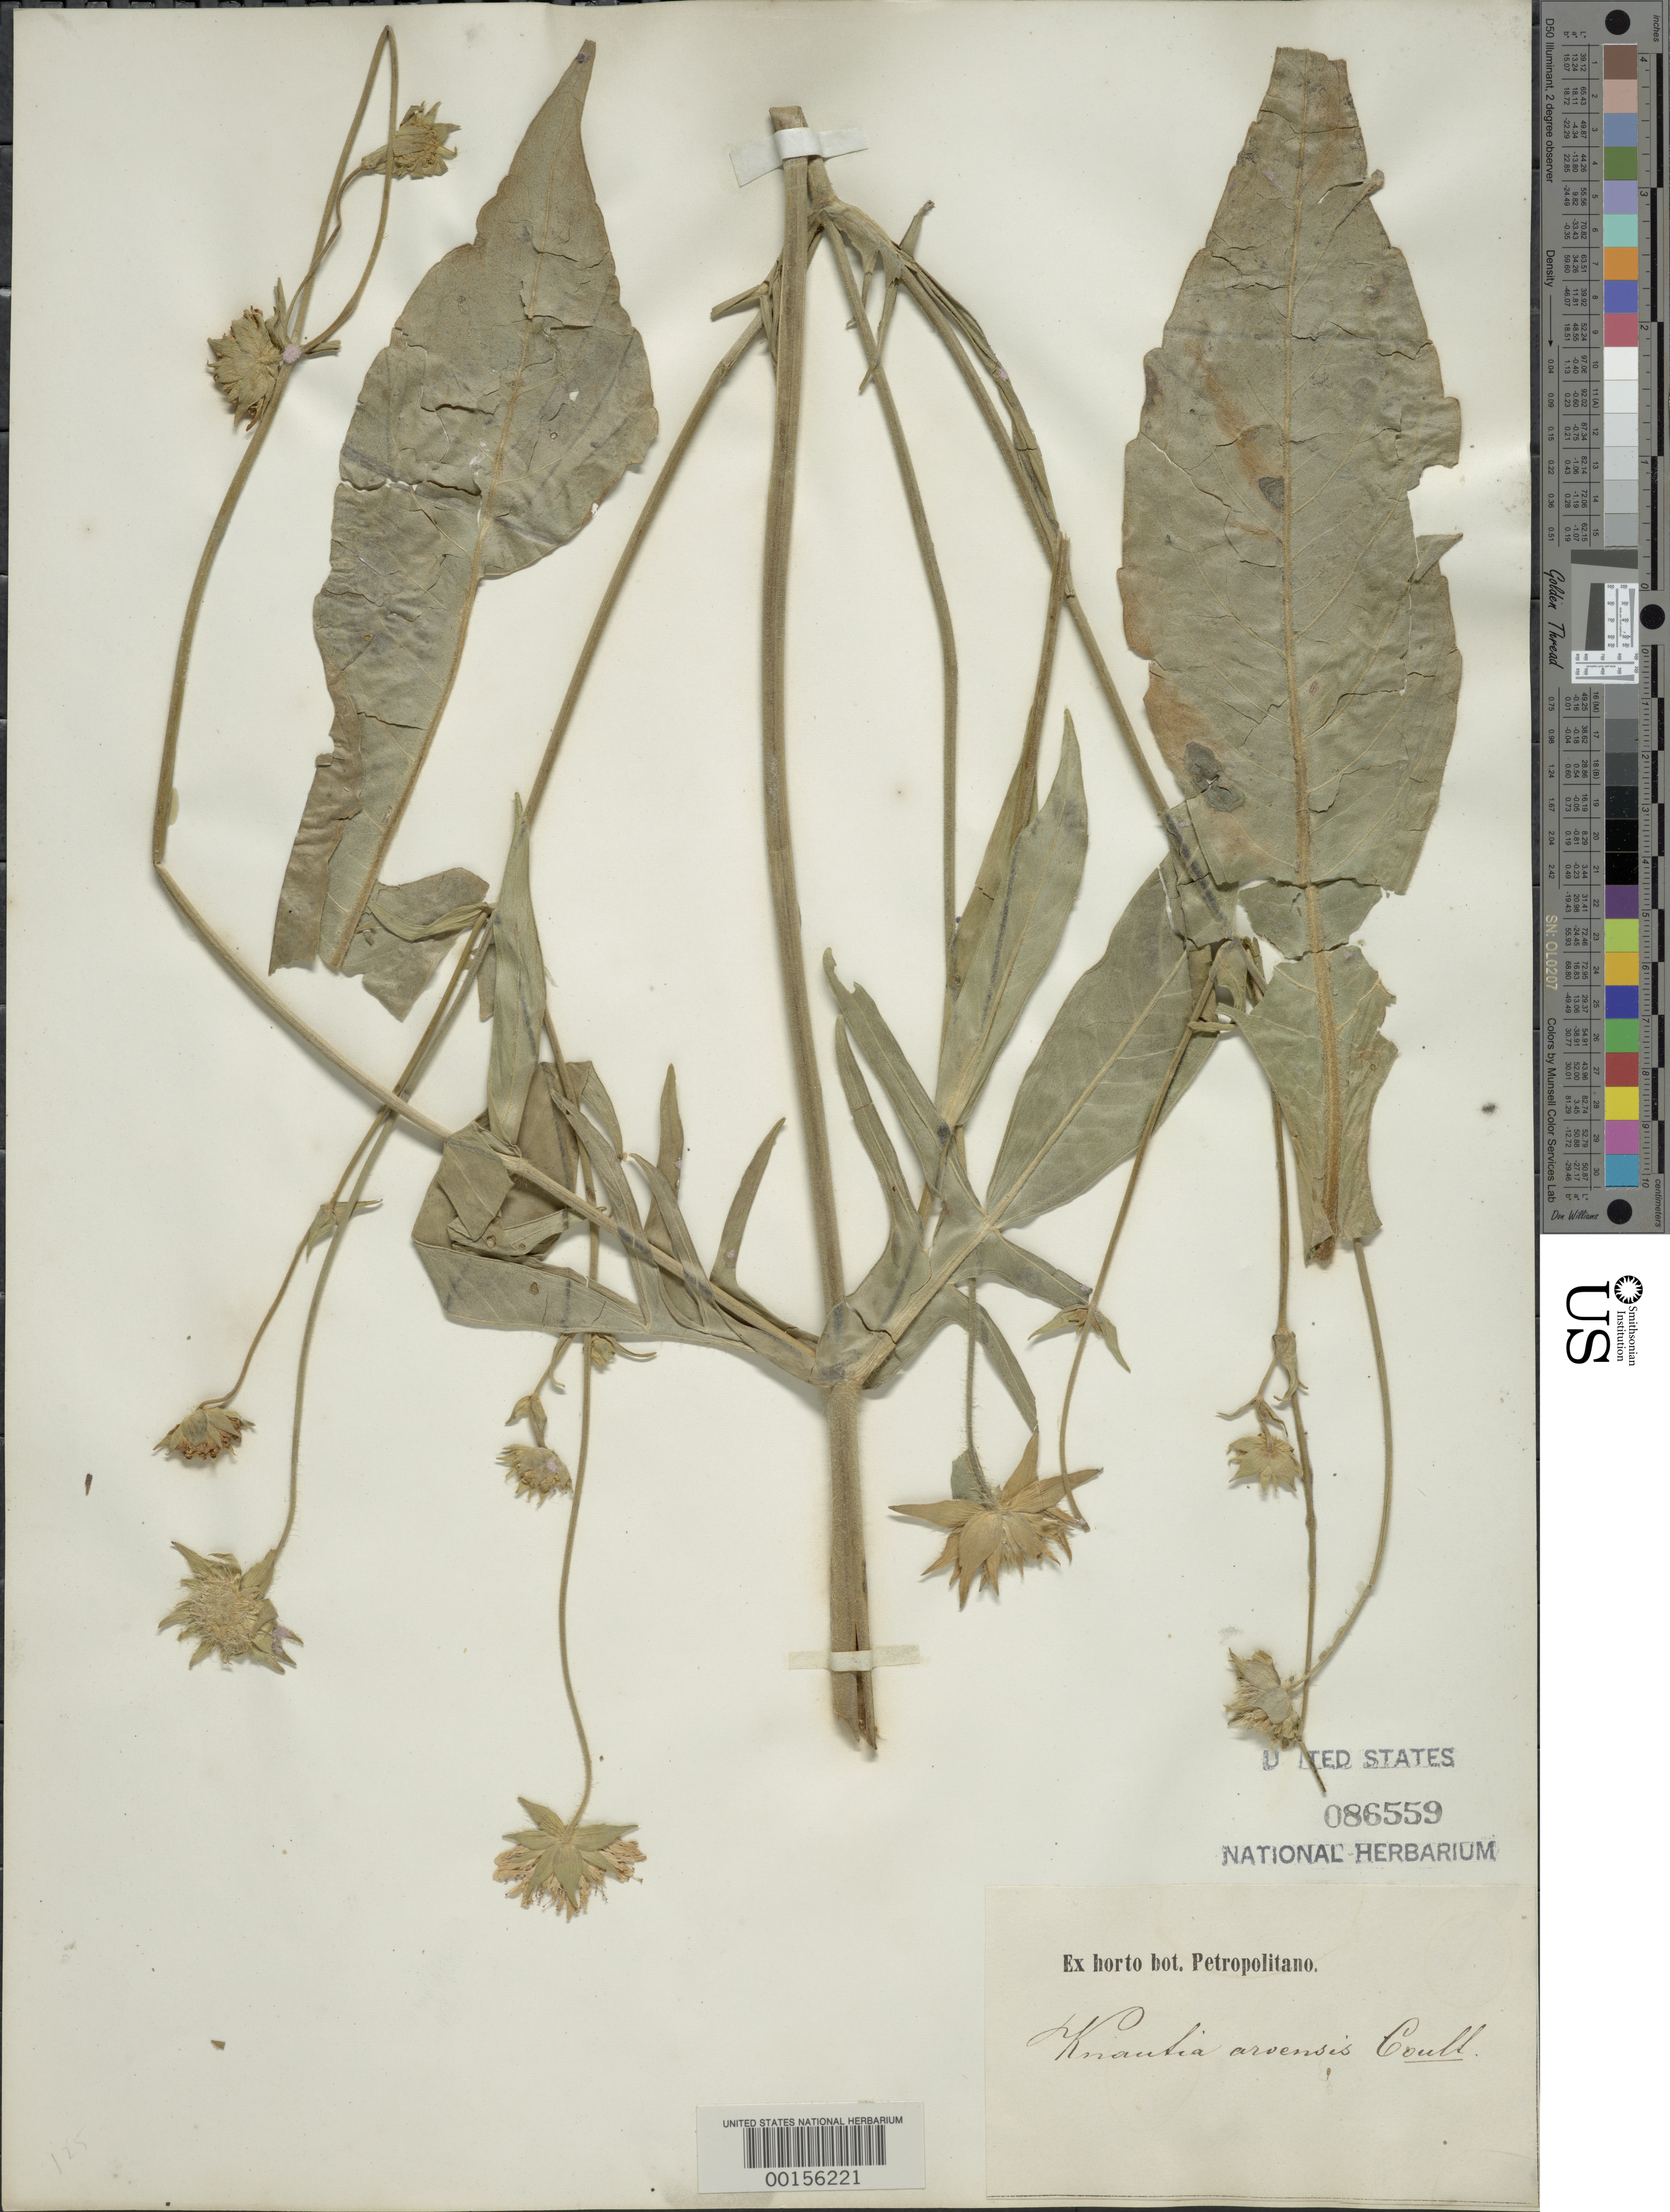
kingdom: Plantae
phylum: Tracheophyta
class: Magnoliopsida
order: Dipsacales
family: Caprifoliaceae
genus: Knautia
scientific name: Knautia arvensis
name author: (L.) Coult.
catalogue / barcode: US 86559